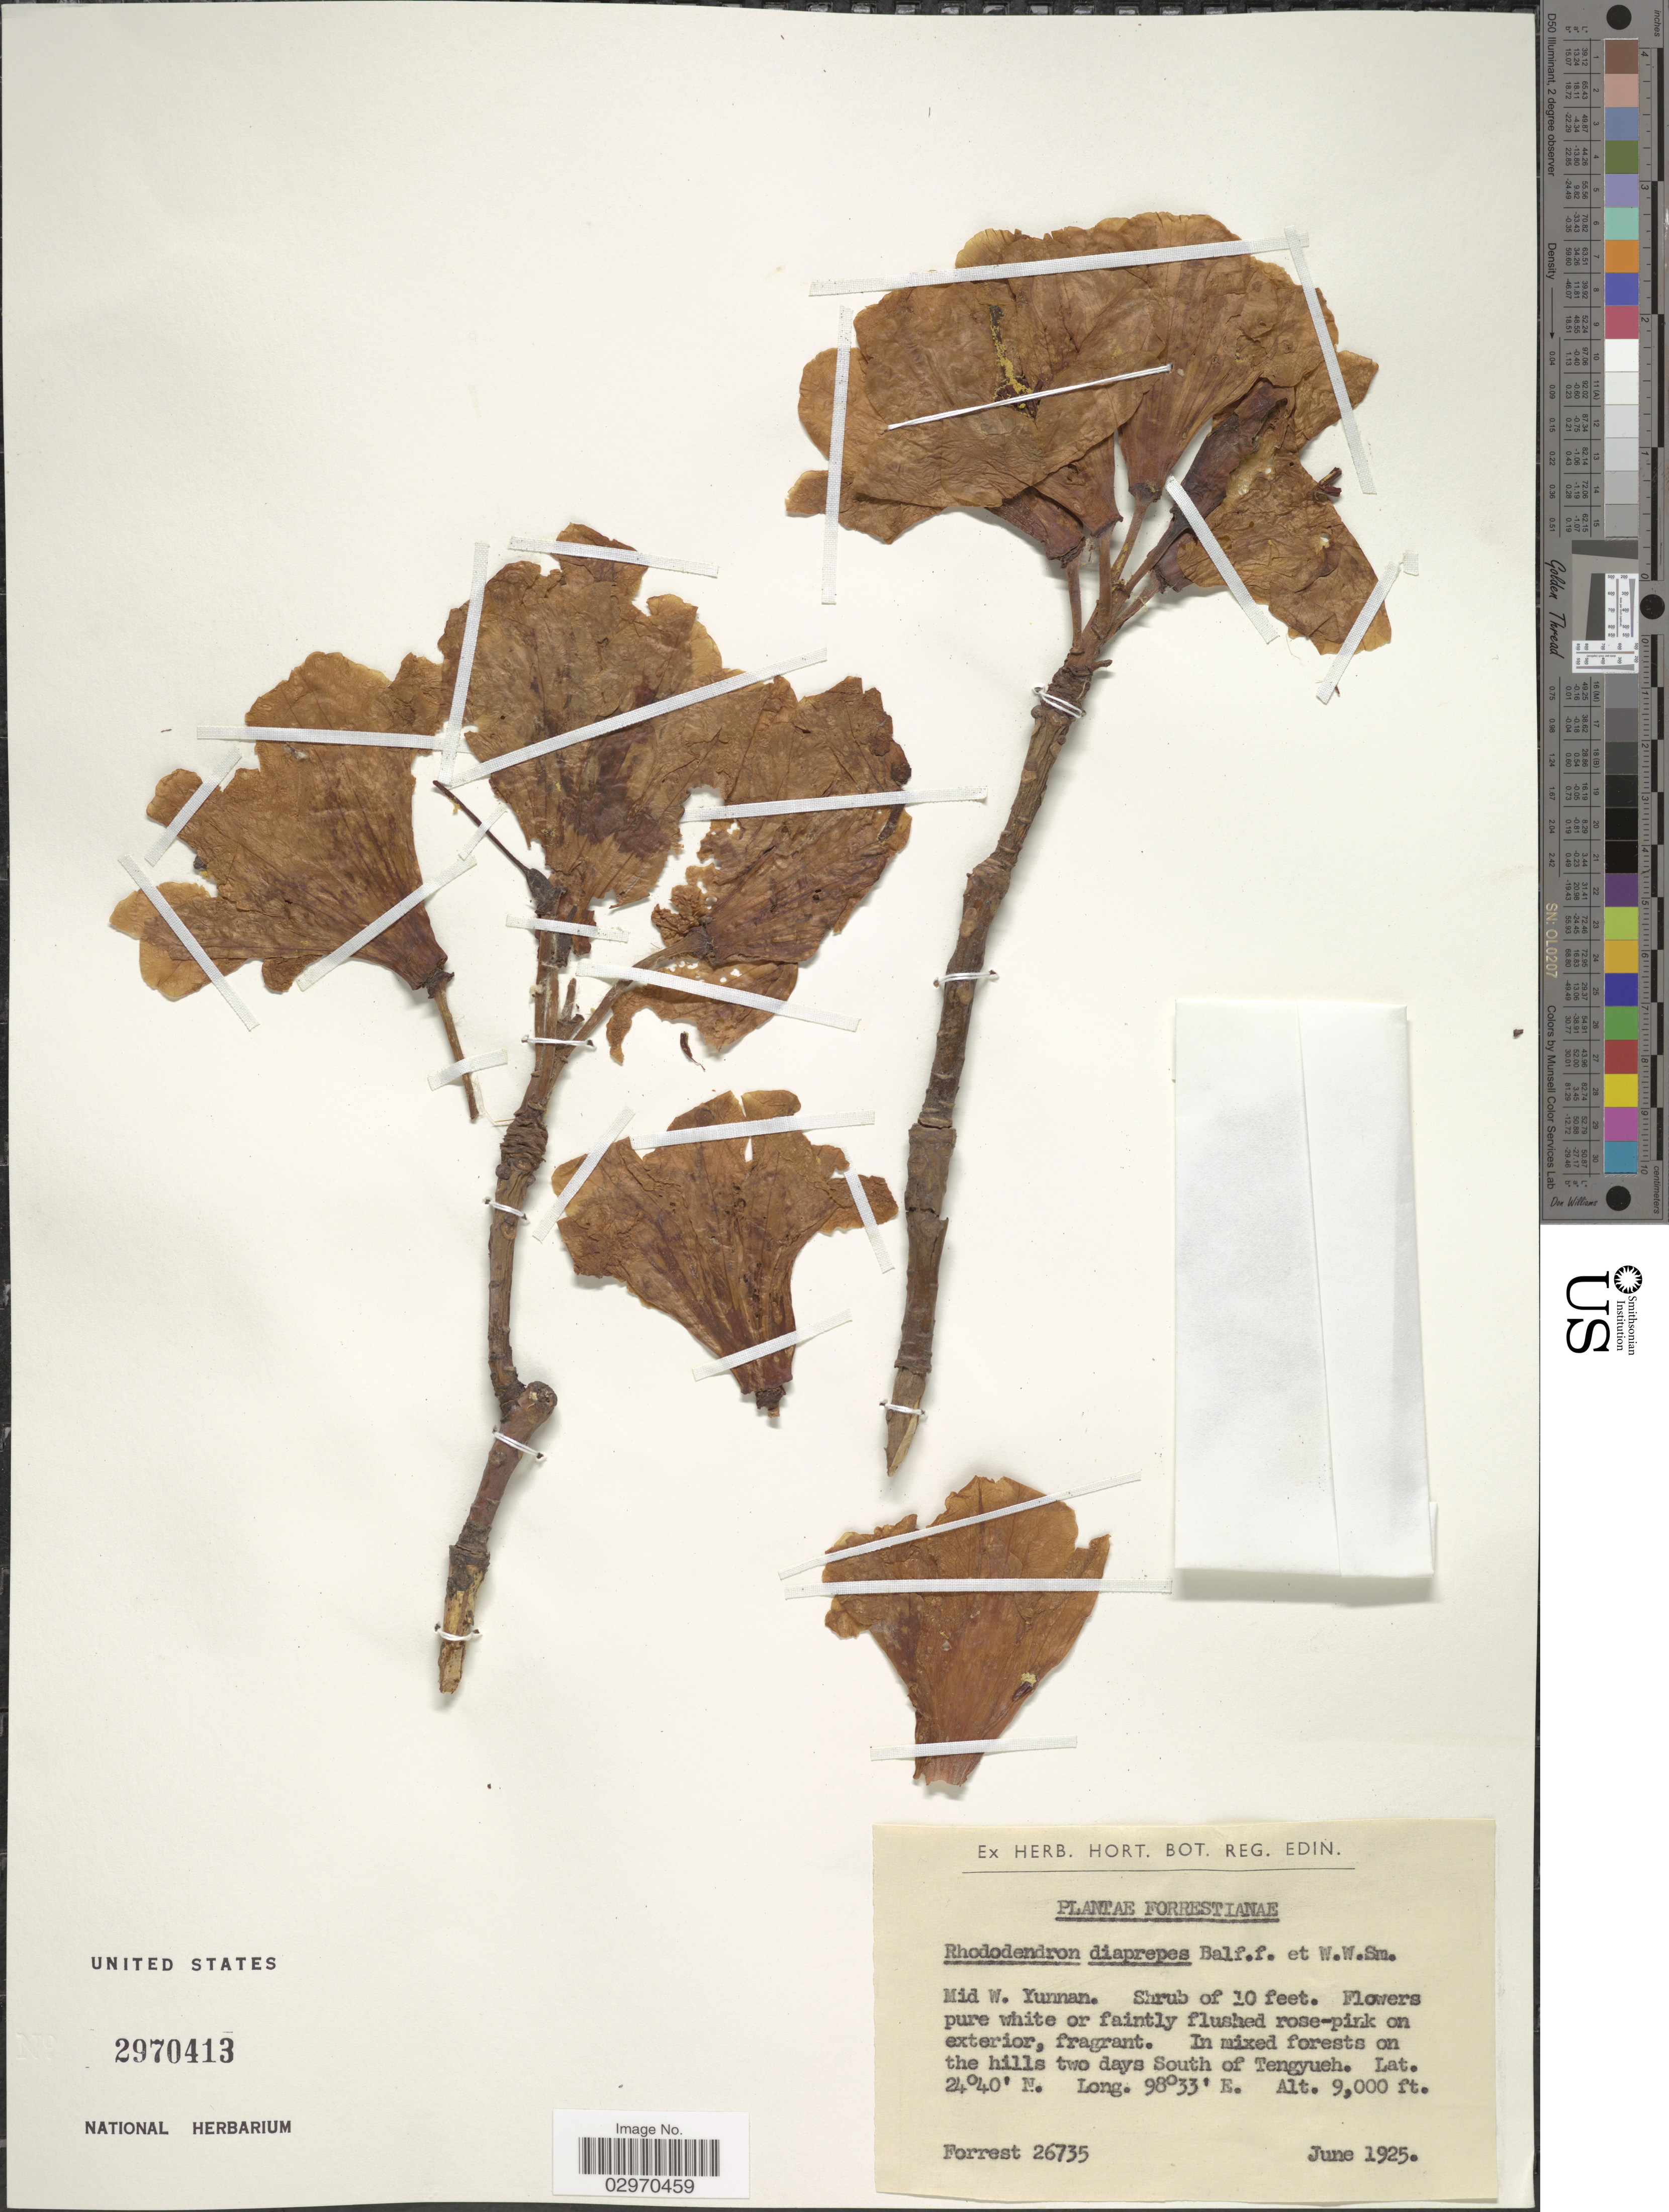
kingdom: Plantae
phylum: Tracheophyta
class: Magnoliopsida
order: Ericales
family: Ericaceae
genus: Rhododendron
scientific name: Rhododendron diaprepes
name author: Balf. f. & W.W. Sm.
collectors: -. Forrest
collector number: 26735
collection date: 1925-06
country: China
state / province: Yunnan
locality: Mid W. Yunnan. On the hills two days South of Tengyueh.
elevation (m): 2743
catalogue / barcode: US 2970413